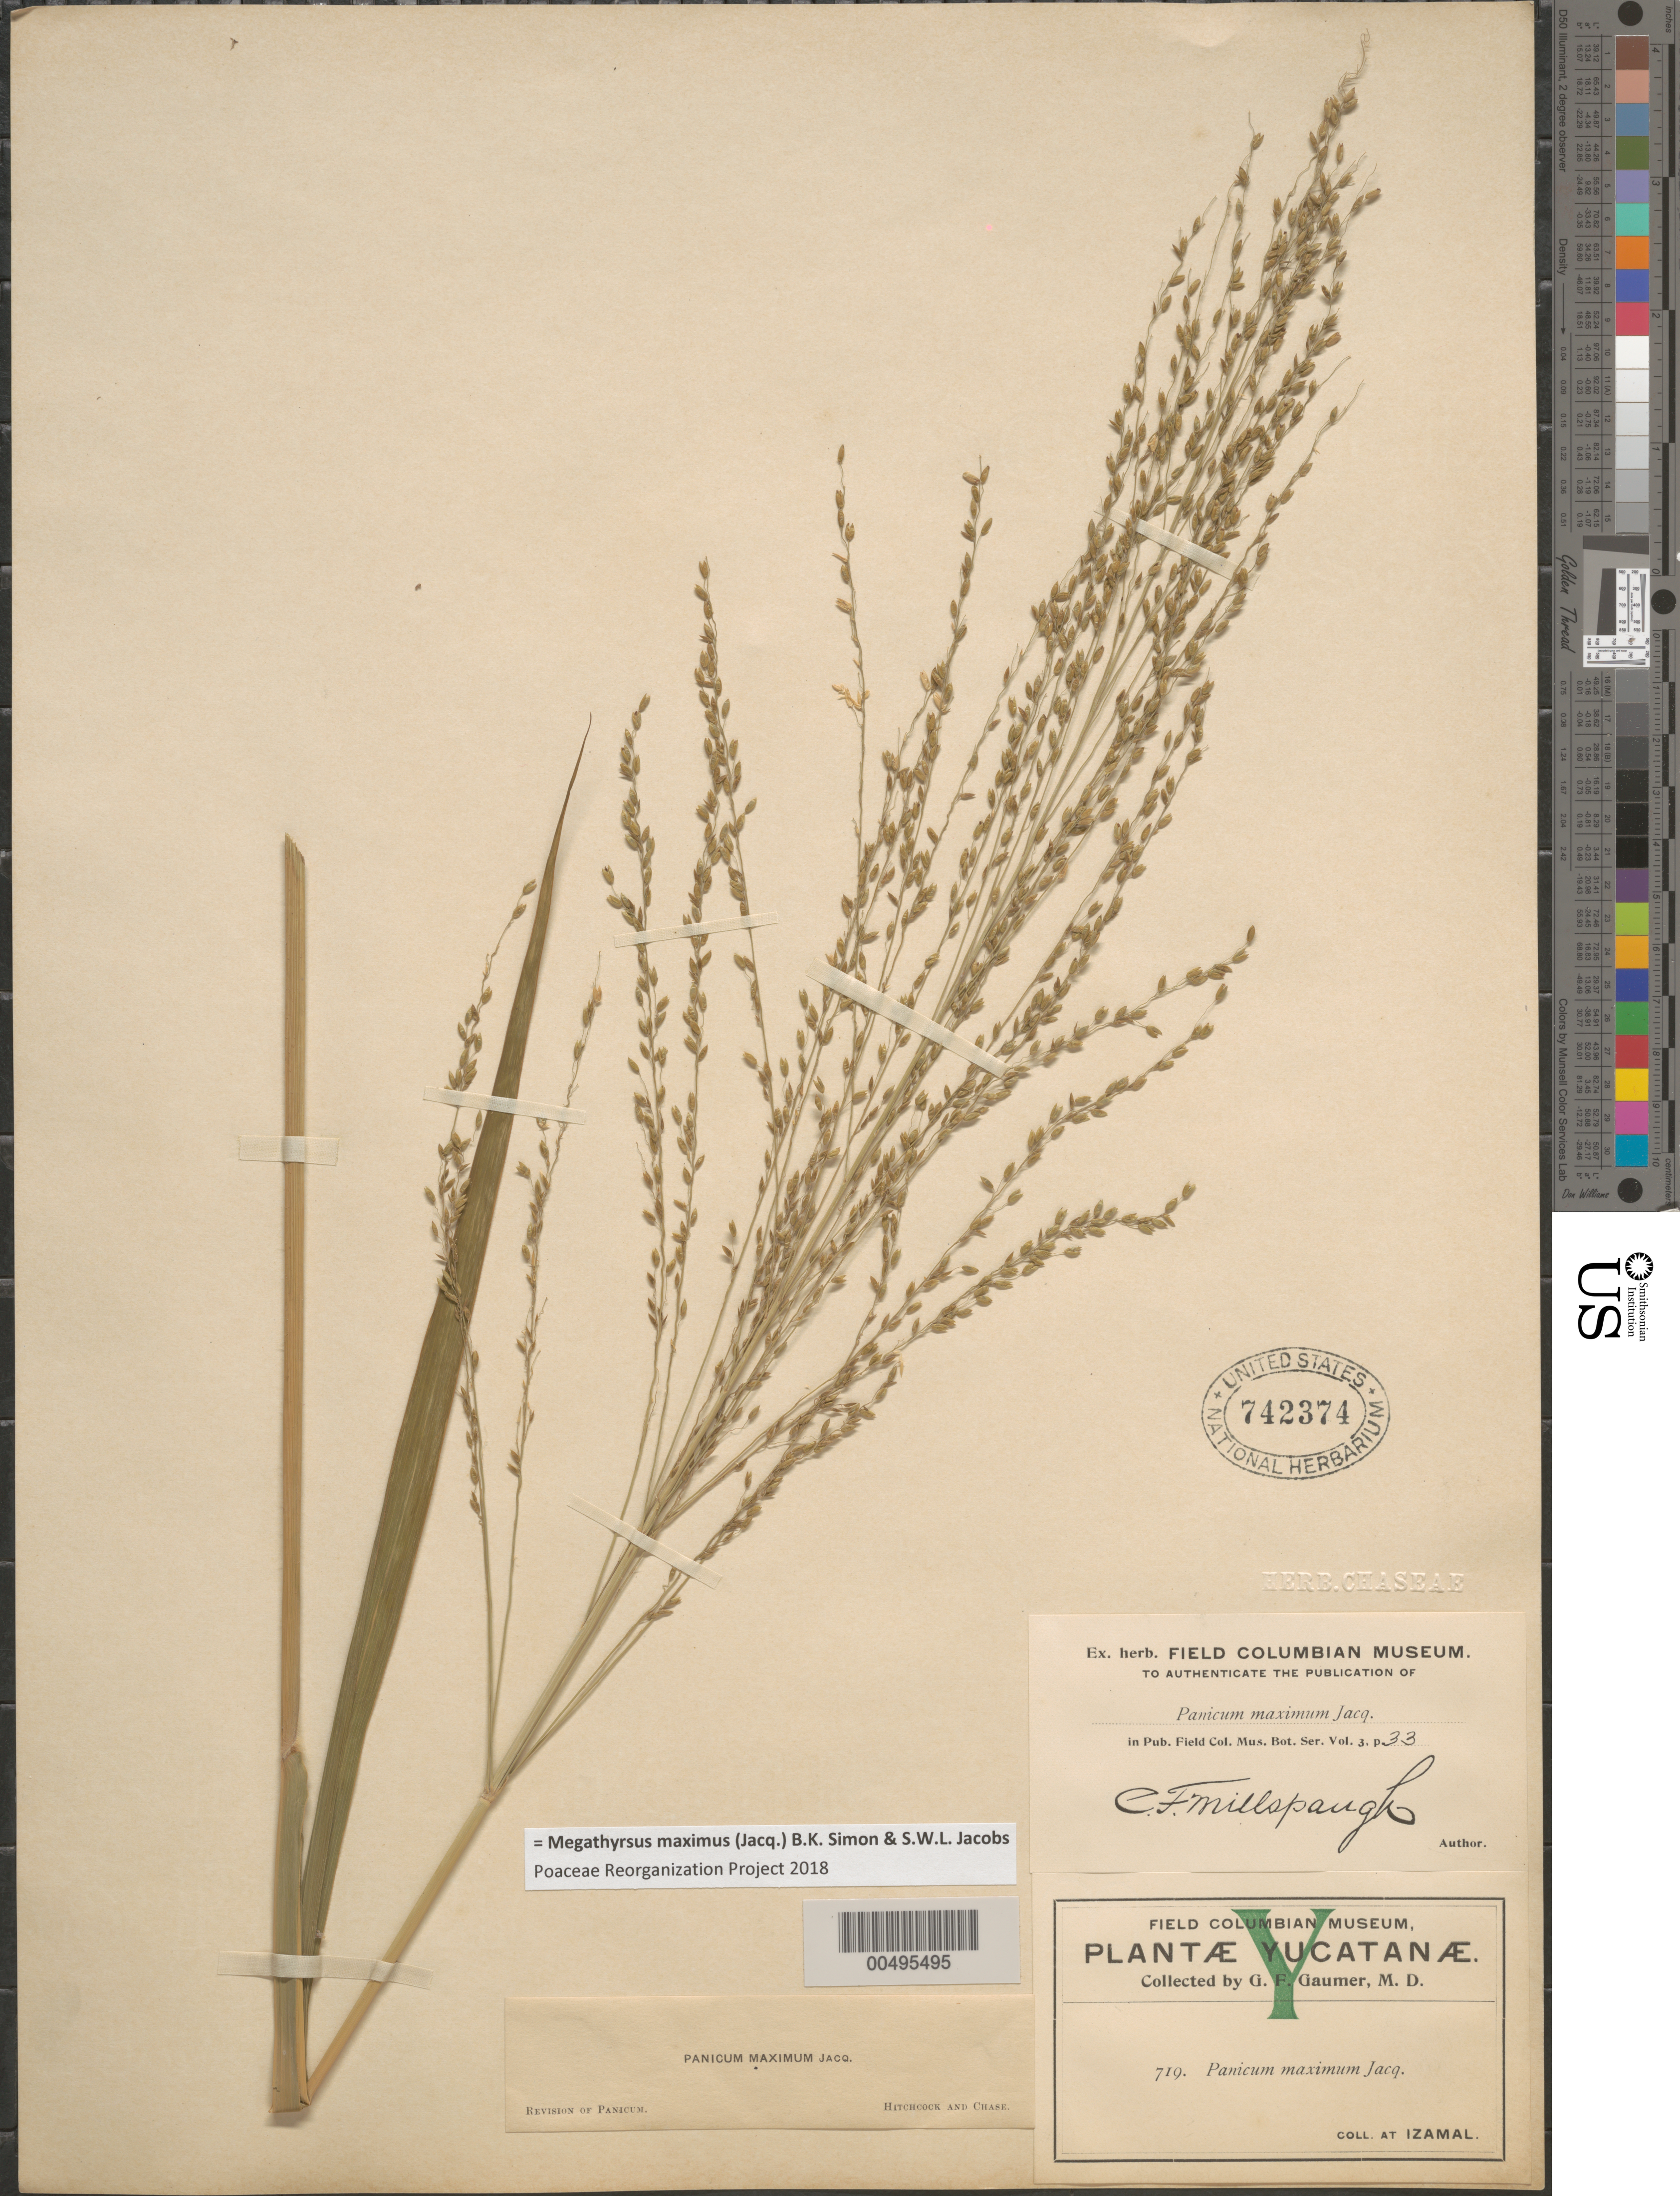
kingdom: Plantae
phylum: Tracheophyta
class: Liliopsida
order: Poales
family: Poaceae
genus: Megathyrsus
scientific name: Megathyrsus maximus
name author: (Jacq.) B.K. Simon & S.W.L. Jacobs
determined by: Poaceae Reorganization Project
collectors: G. F. Gaumer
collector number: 719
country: Mexico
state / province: Yucatan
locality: Izamal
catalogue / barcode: US 742374